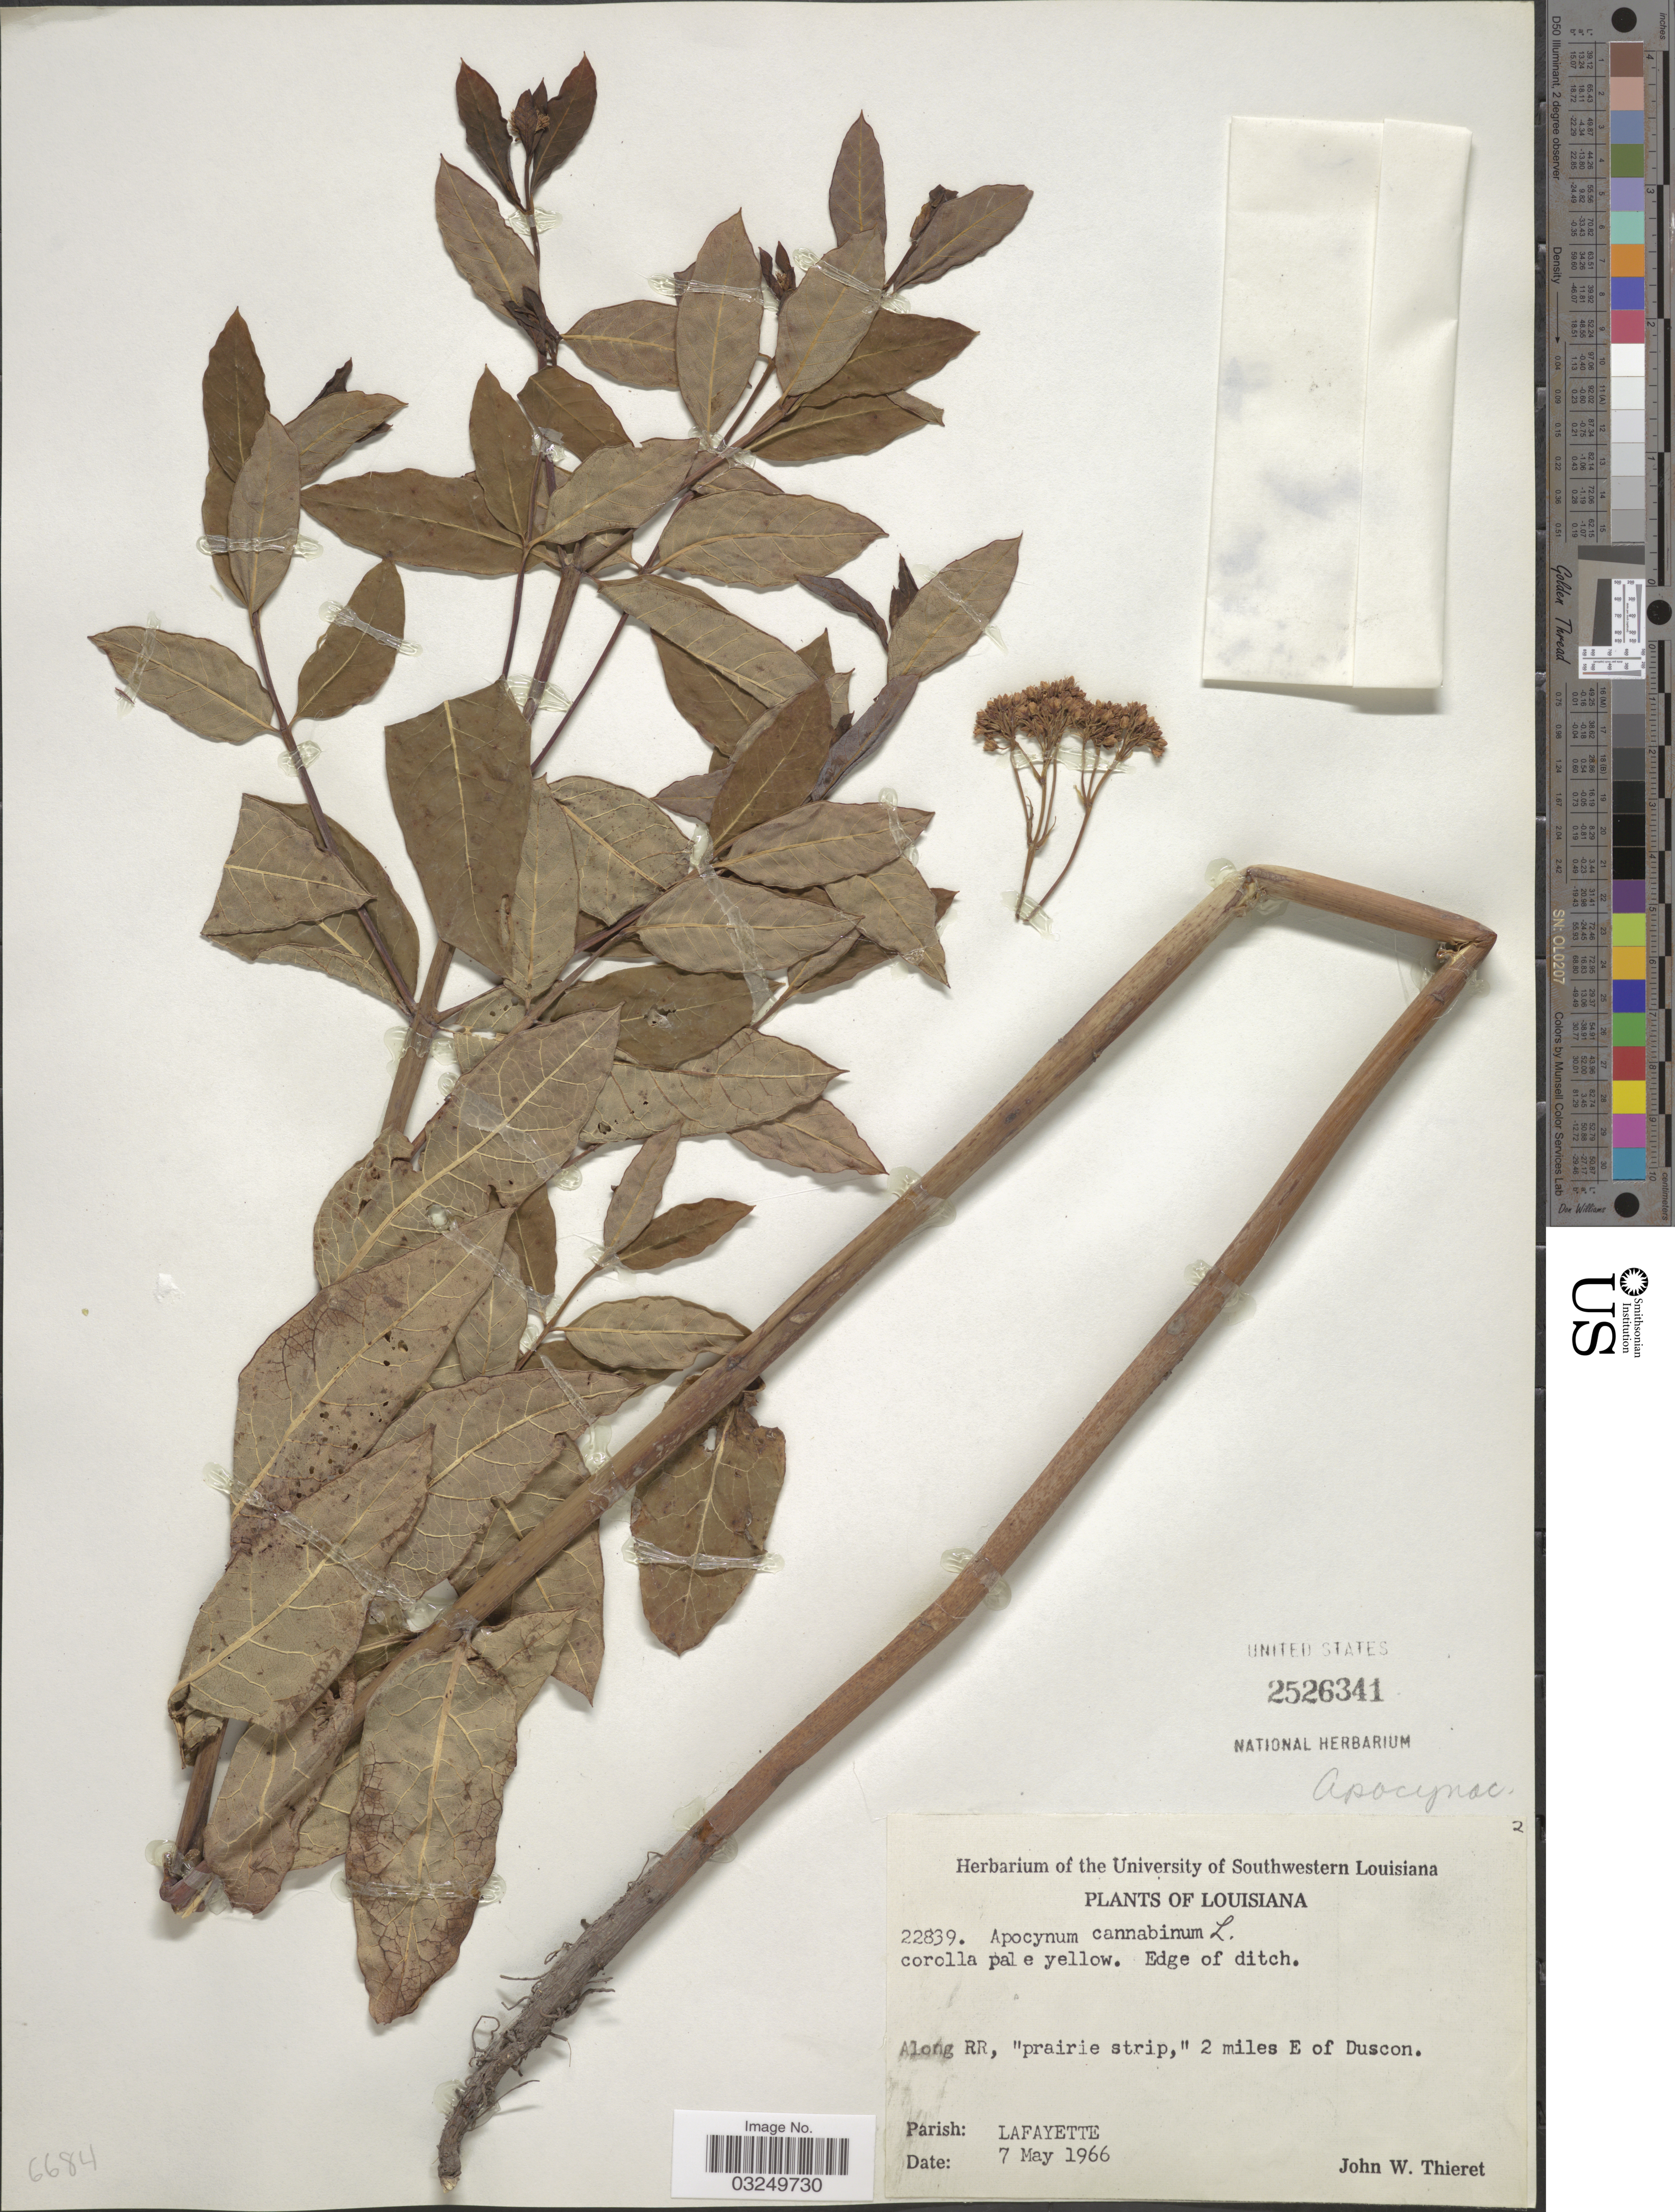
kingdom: Plantae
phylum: Tracheophyta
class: Magnoliopsida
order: Gentianales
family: Apocynaceae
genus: Apocynum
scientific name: Apocynum cannabinum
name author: L.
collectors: J. W. Thieret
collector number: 22839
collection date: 1966-05-07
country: United States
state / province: Louisiana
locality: Along RR, "prairie strip," 2 miles E of Duscon. Parish: Lafayette.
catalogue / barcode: US 2526341